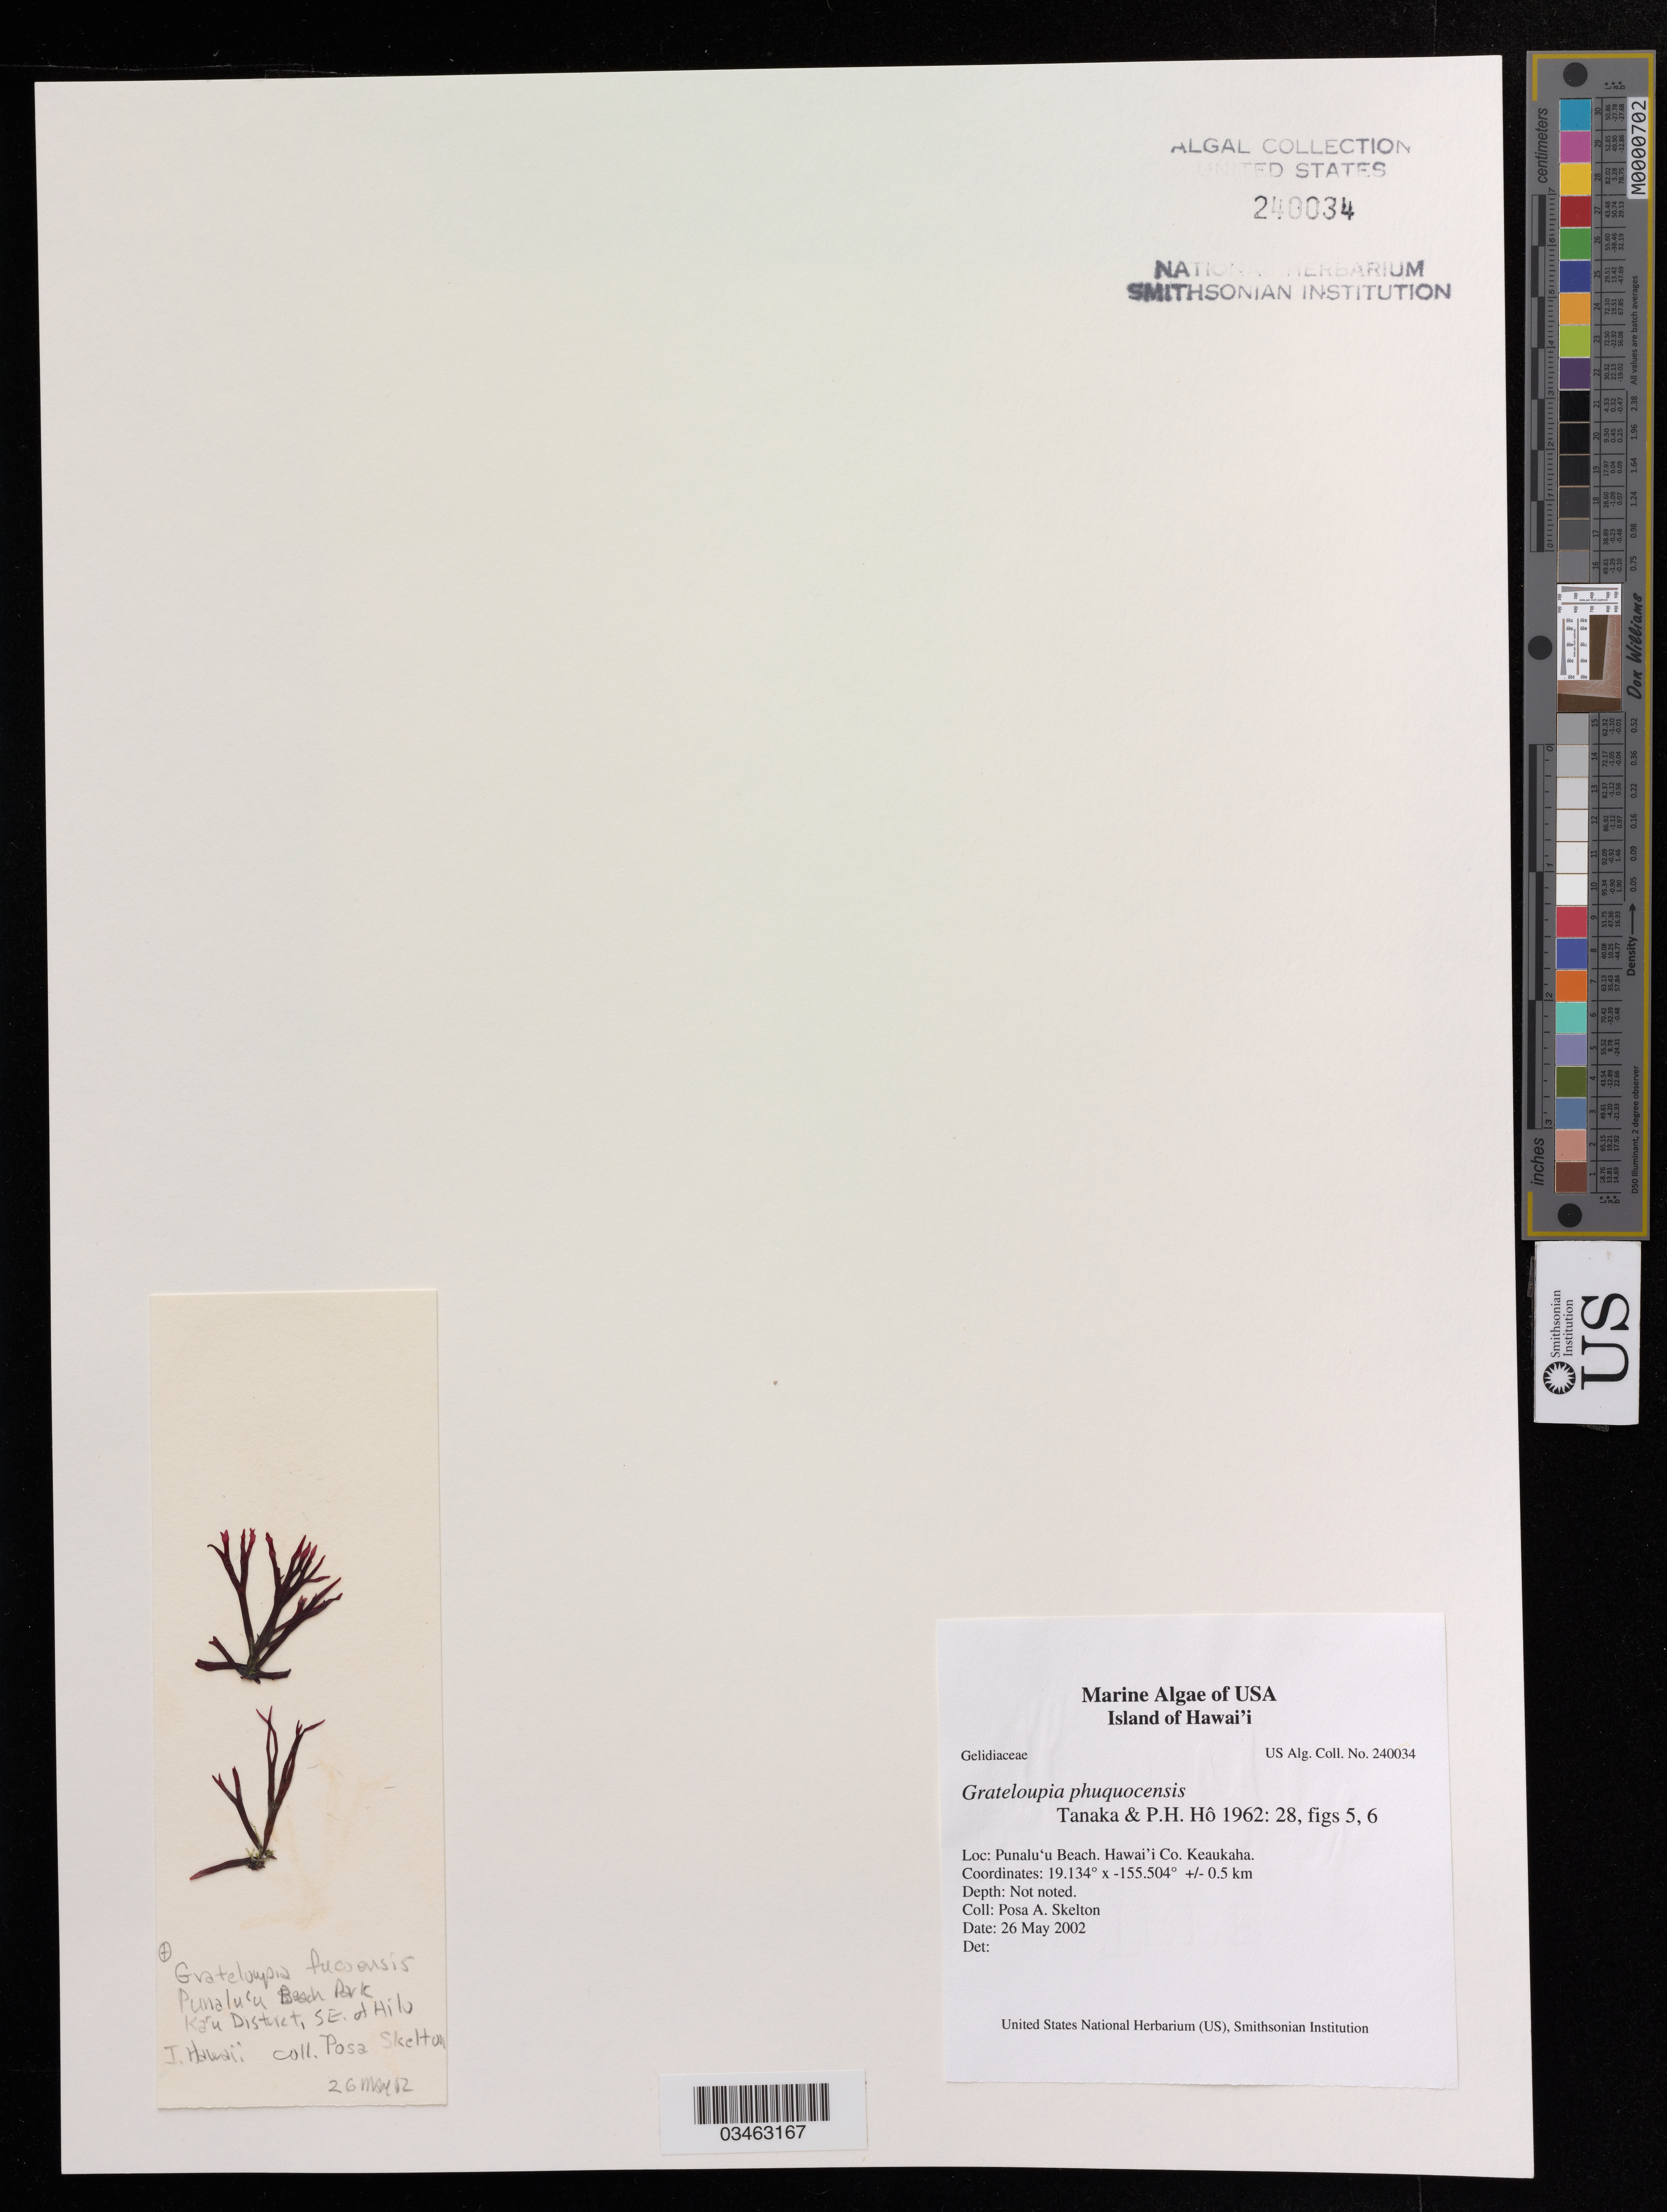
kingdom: Plantae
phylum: Rhodophyta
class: Florideophyceae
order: Gelidiales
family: Gelidiaceae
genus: Gelidium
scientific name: Gelidium pusillum var. pacificum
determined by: Santelices, B.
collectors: P. Skelton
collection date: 2002-05-26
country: United States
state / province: Hawaii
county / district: Hawaii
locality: Punalu' u Beach. Keaukaha.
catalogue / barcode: US 240034